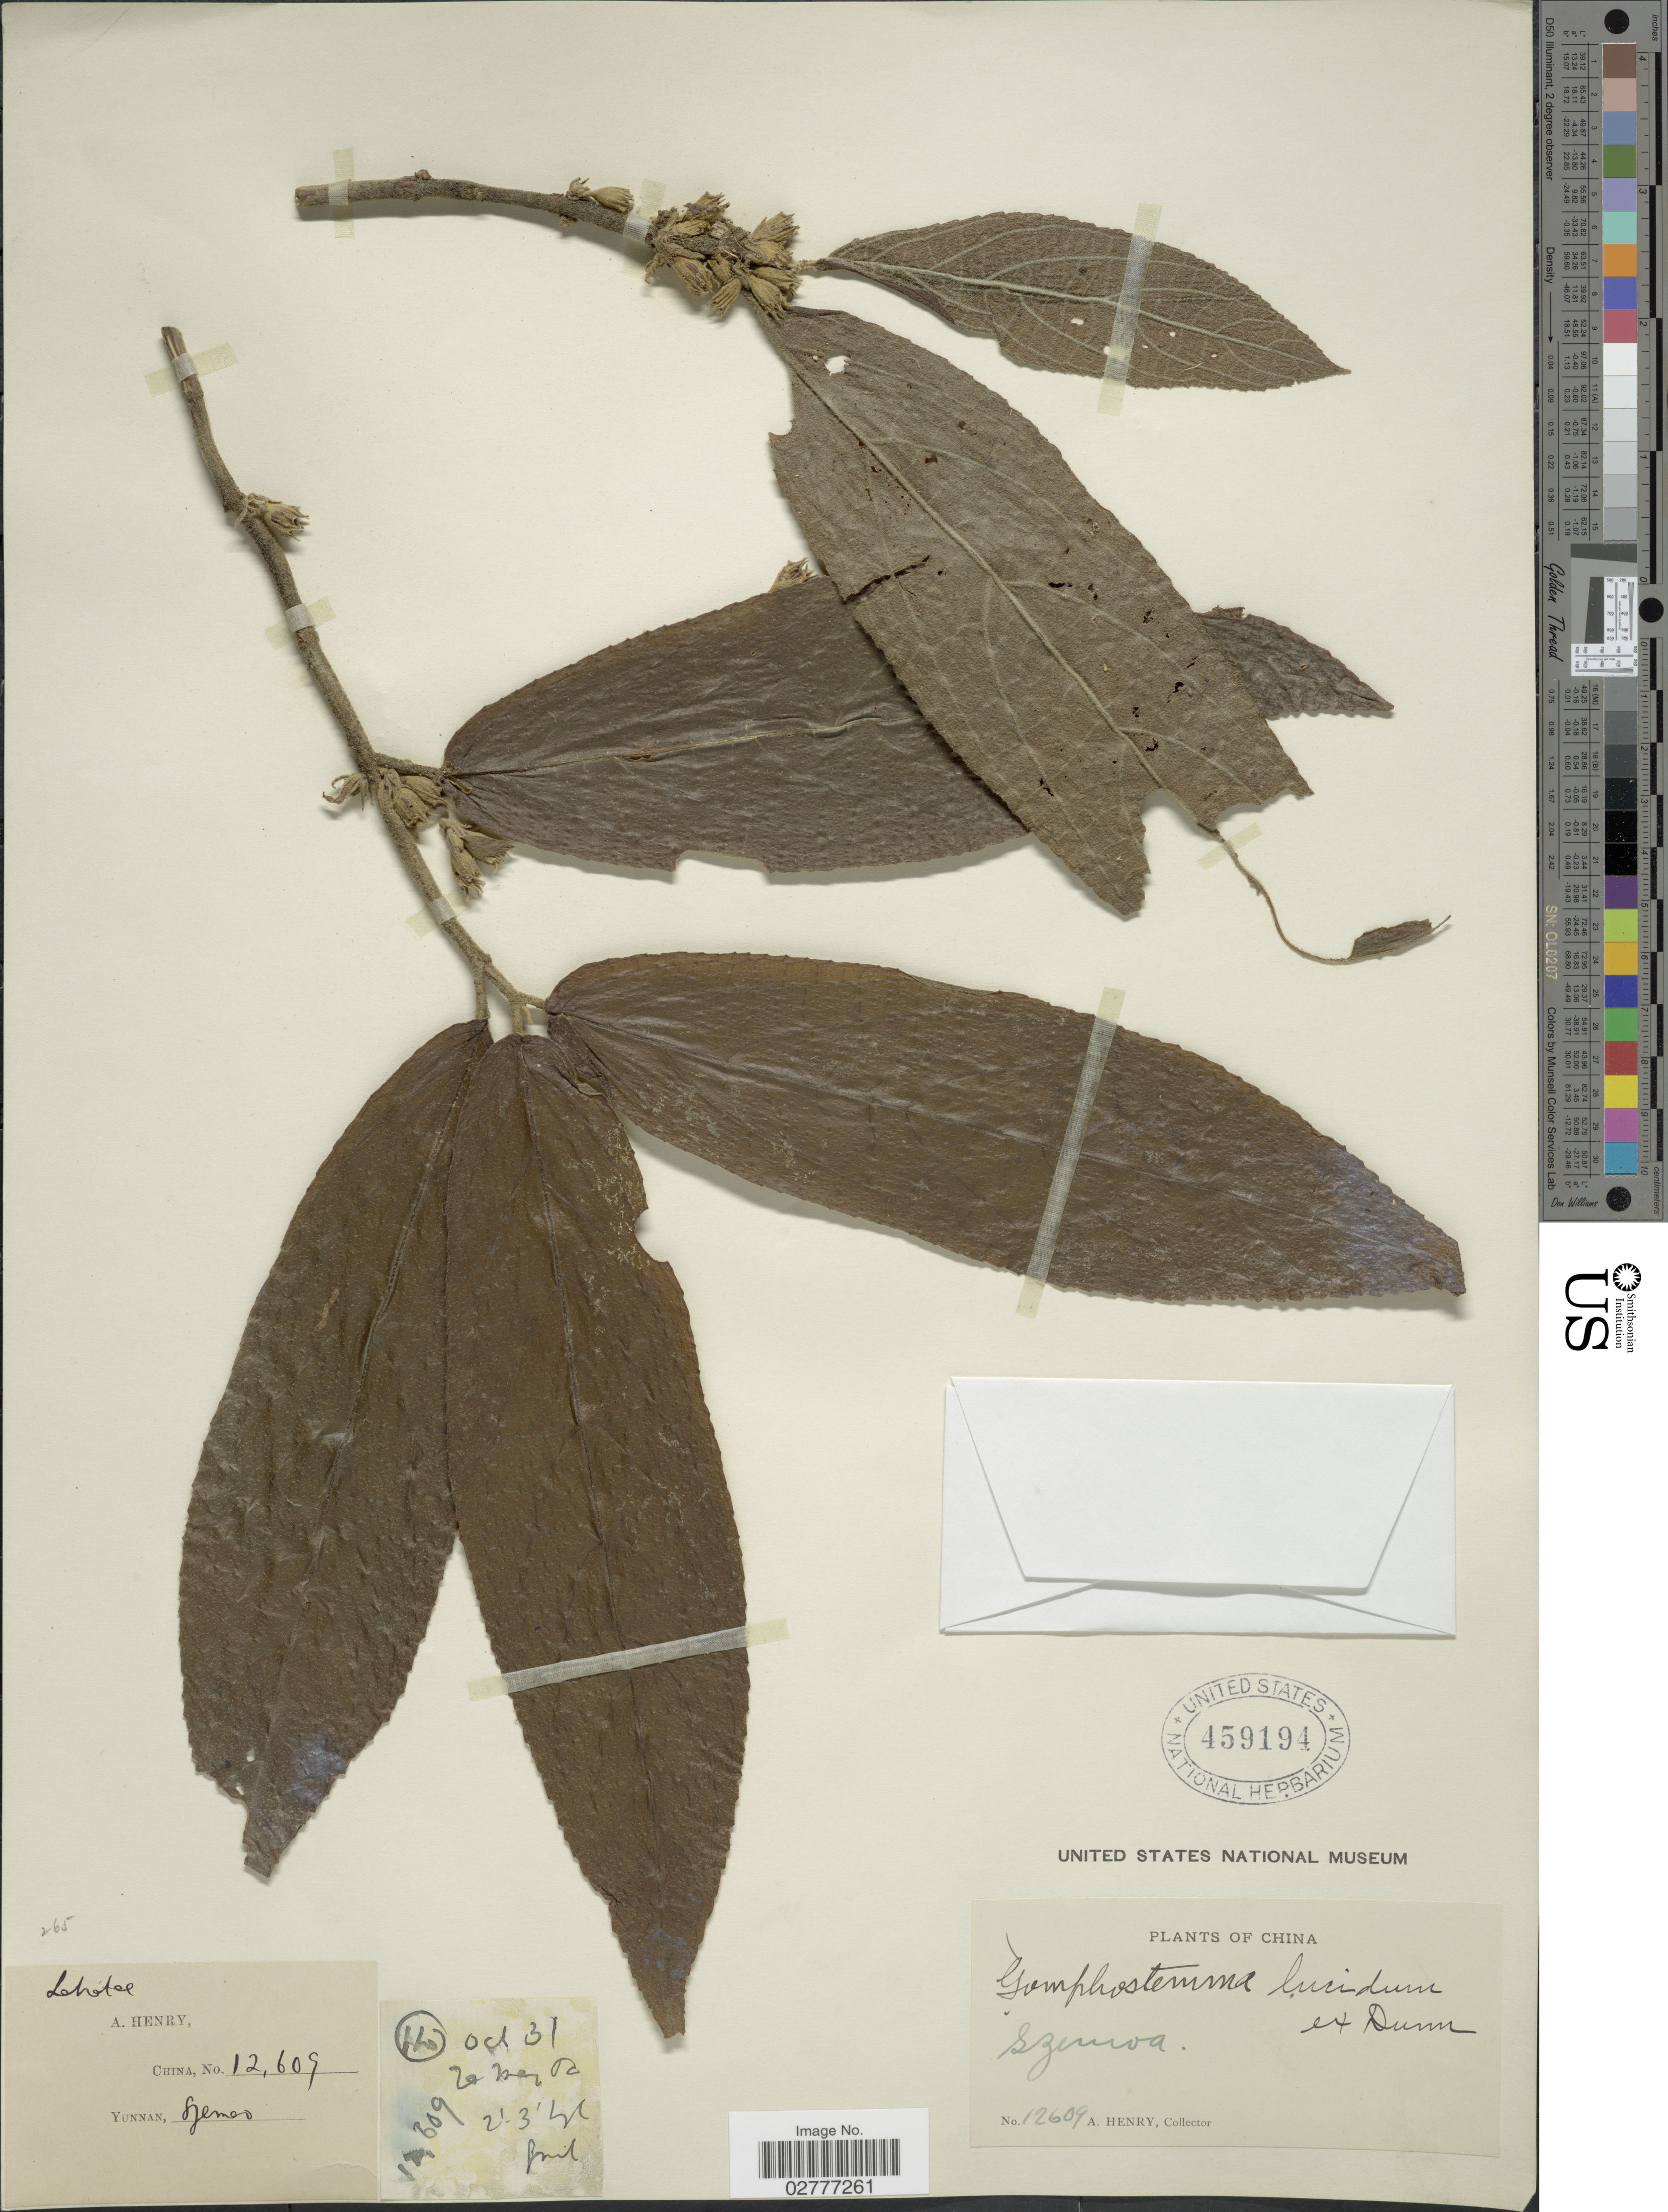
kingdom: Plantae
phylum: Tracheophyta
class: Magnoliopsida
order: Lamiales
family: Lamiaceae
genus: Gomphostemma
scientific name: Gomphostemma lucidum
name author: Wall. ex Benth.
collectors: A. Henry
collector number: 12609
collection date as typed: Transcribed d/m/y: /10/31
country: China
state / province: Yunnan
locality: Szemoa. Ze Me Pa. Ho.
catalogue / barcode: US 459194